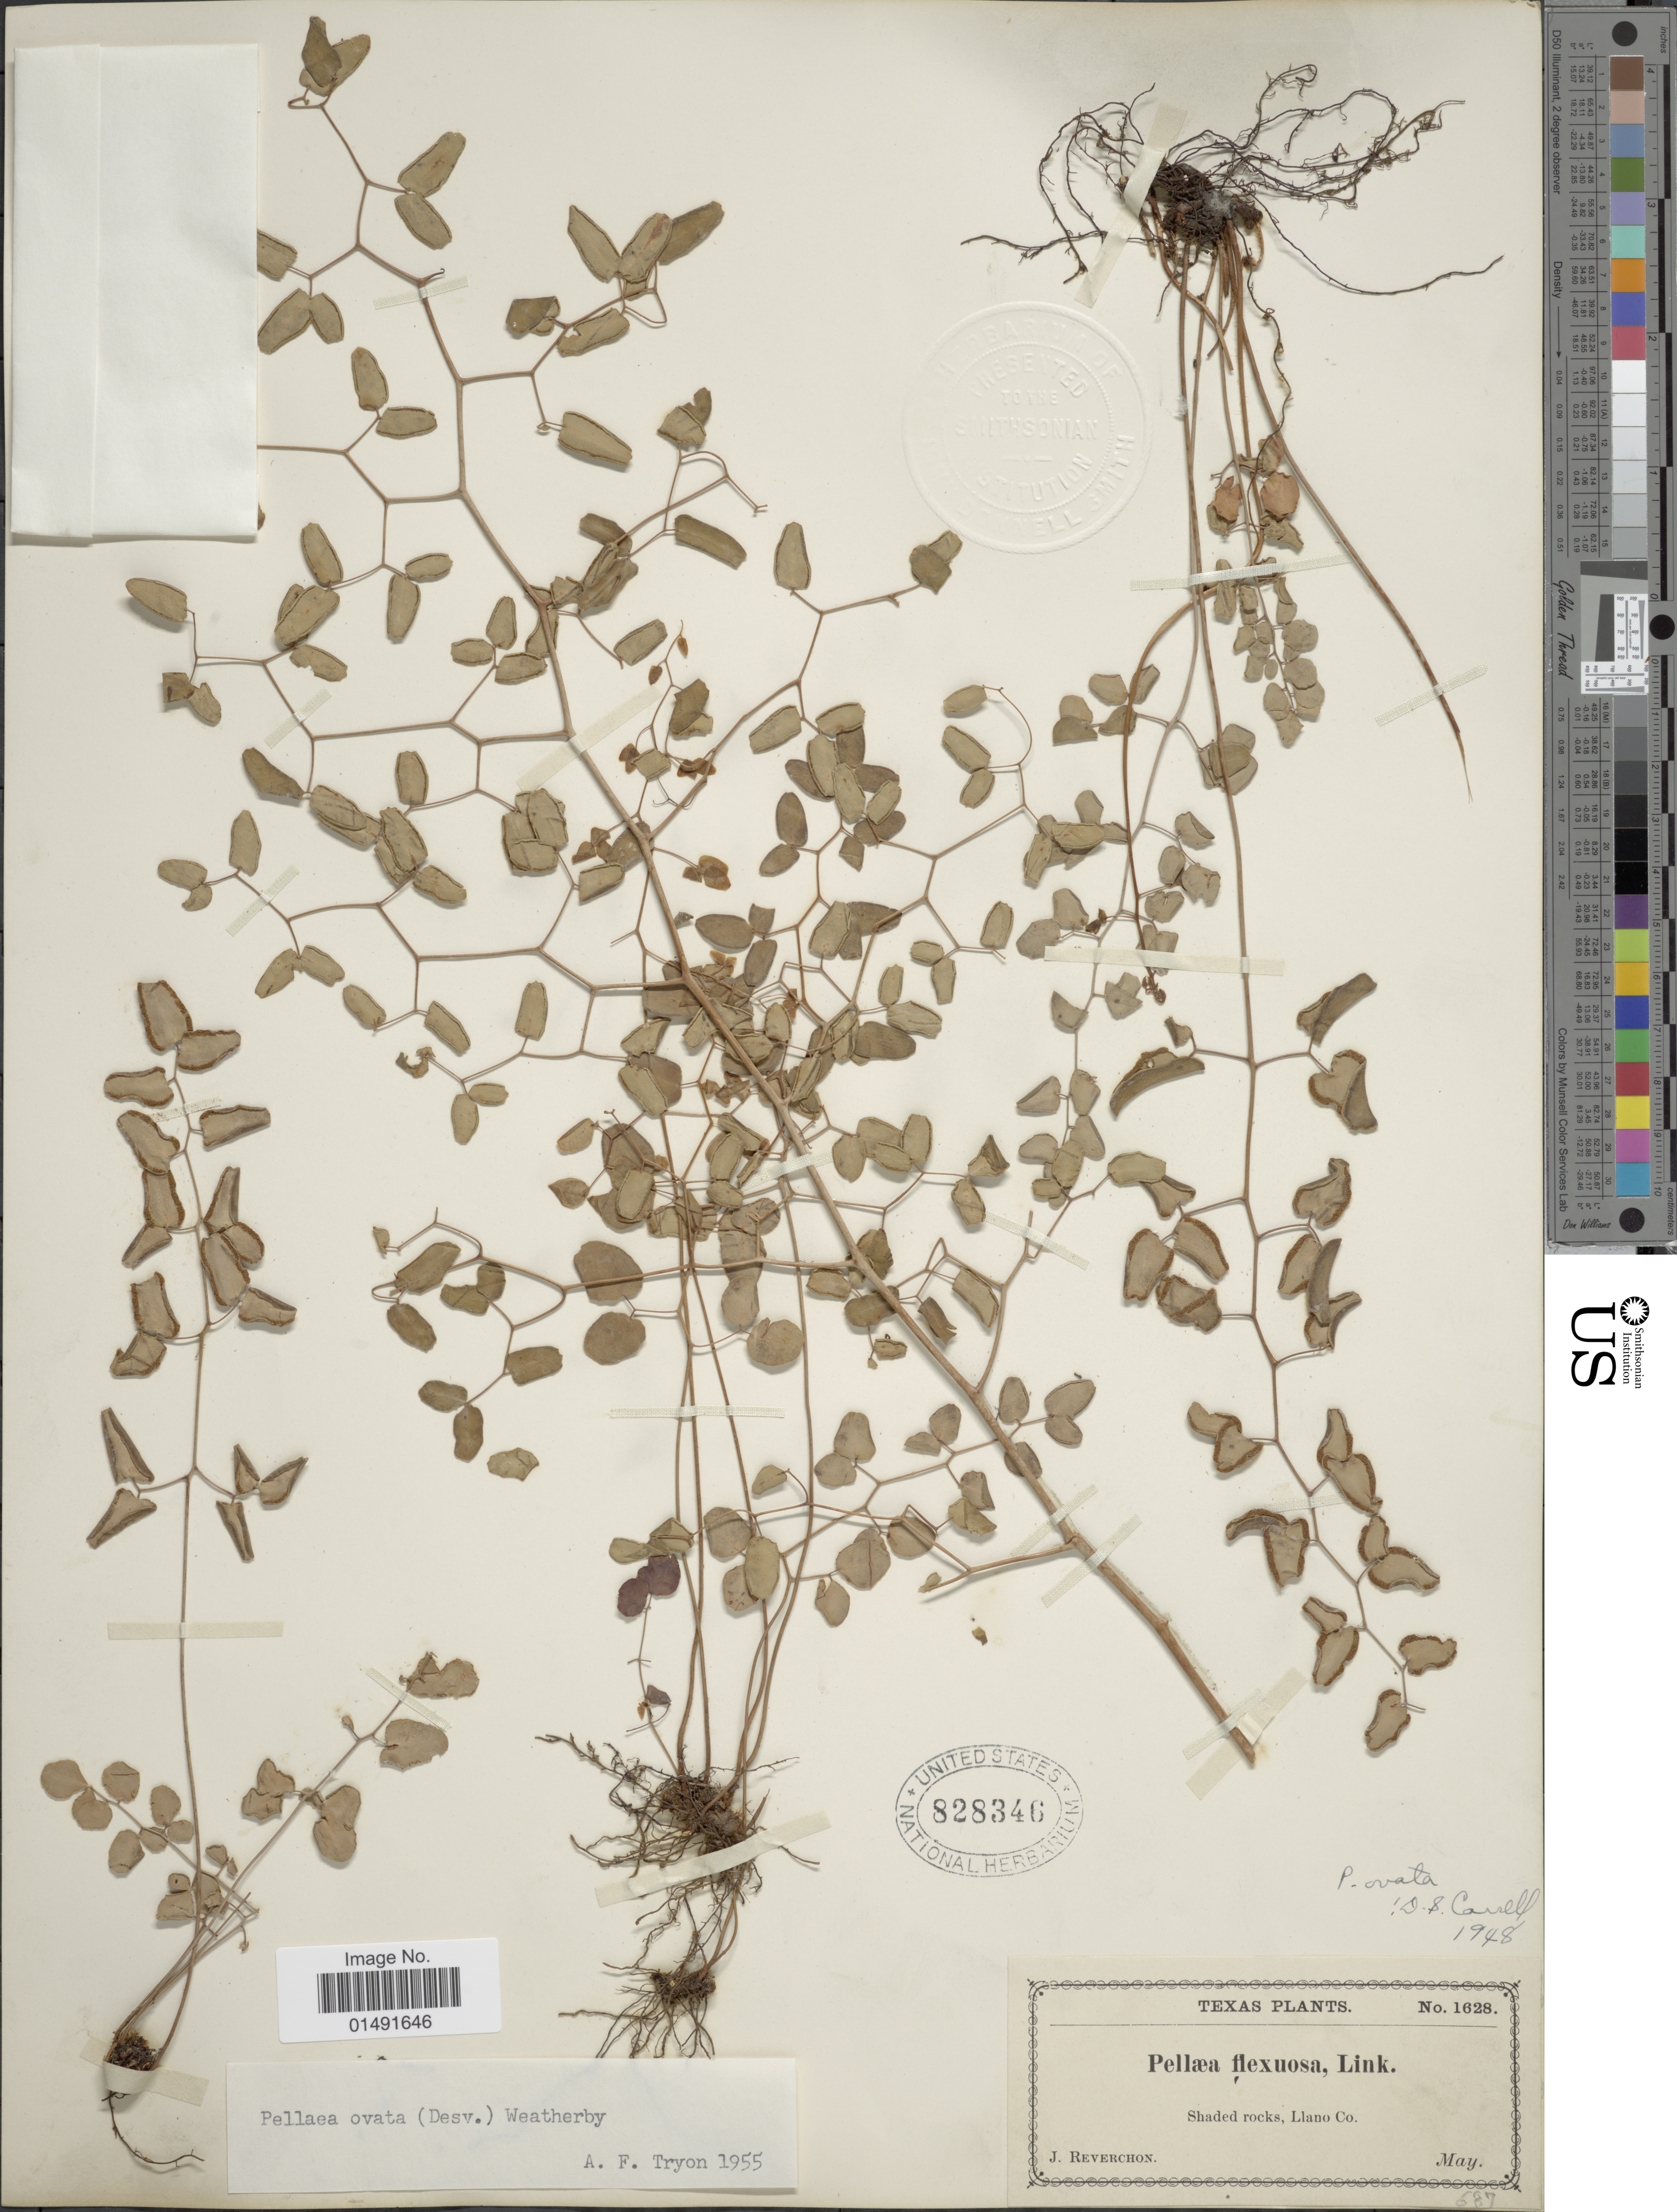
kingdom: Plantae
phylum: Tracheophyta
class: Polypodiopsida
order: Polypodiales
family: Pteridaceae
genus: Pellaea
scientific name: Pellaea ovata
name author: (Desv.) Weath.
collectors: J. Reverchon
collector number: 1628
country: United States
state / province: Texas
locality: Shaded rocks, Llano Co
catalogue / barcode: US 828346